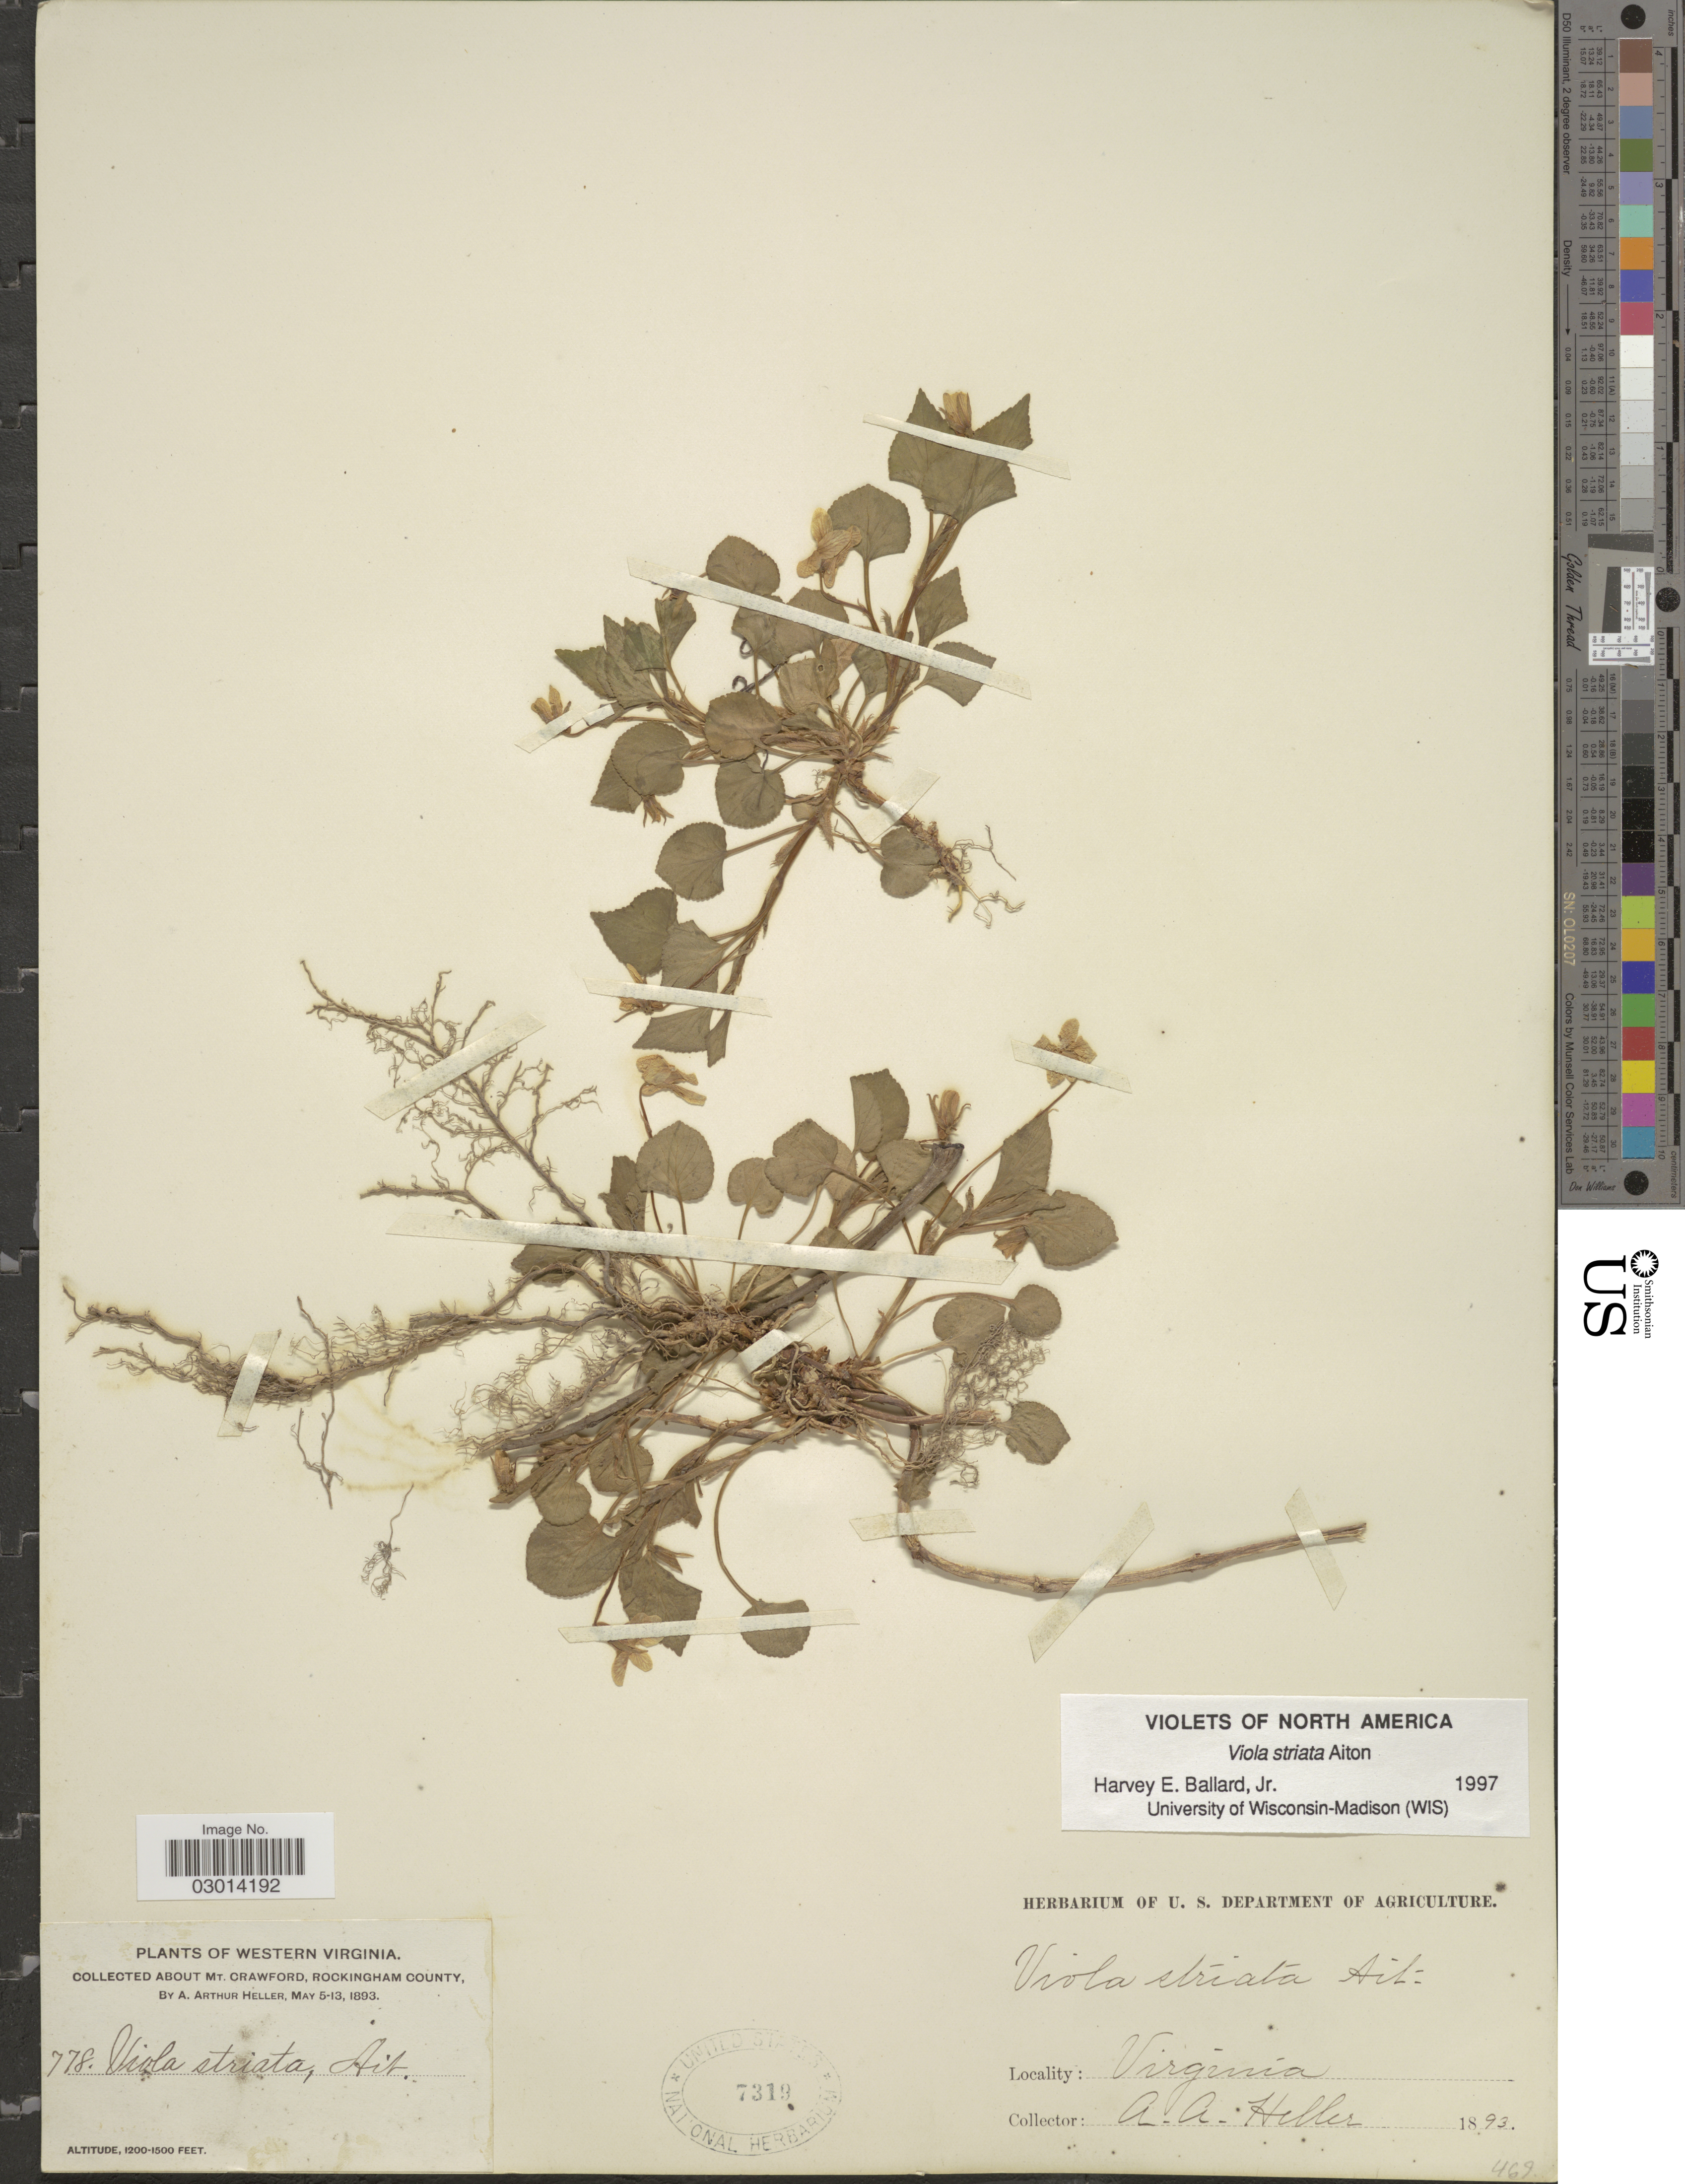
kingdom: Plantae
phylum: Tracheophyta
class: Magnoliopsida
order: Malpighiales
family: Violaceae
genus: Viola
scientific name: Viola rostrata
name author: Pursh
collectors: A. A. Heller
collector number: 778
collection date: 1893-05-05/1893-05-13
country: United States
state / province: Virginia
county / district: Rockingham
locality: Western Virginia. About Mt. Crawford, Rockingham County.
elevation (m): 366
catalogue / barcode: US 7319